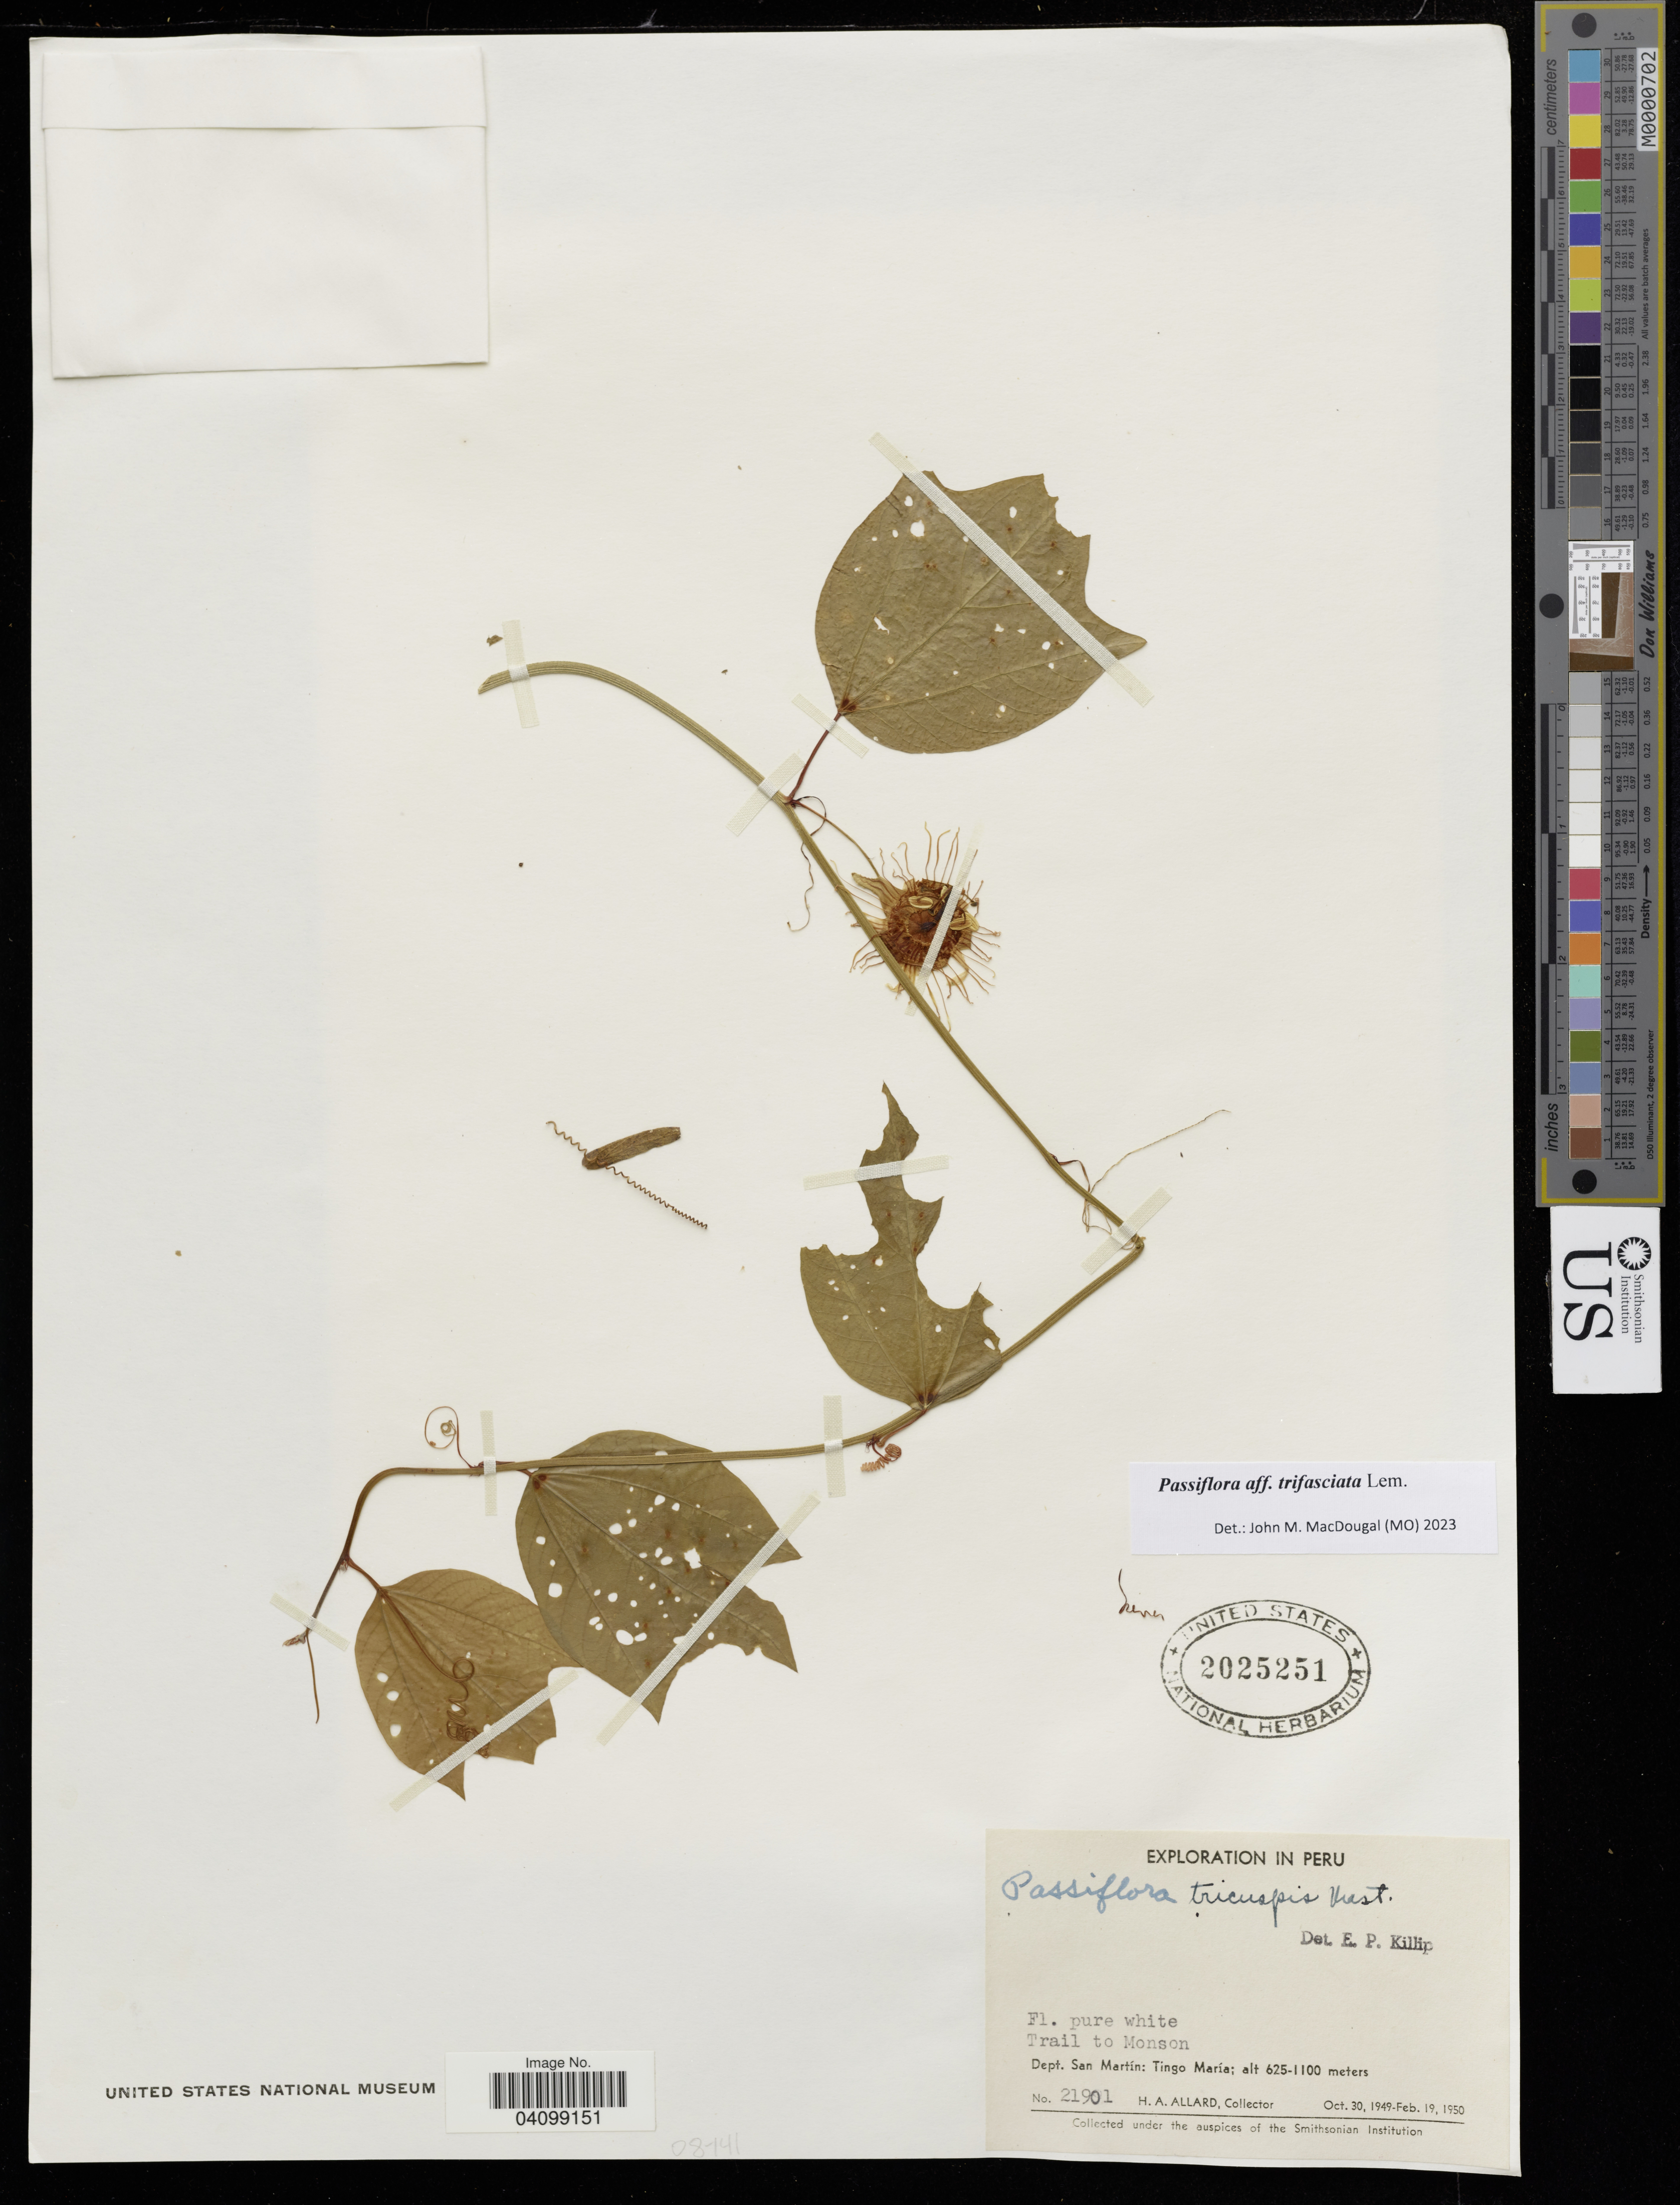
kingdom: Plantae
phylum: Tracheophyta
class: Magnoliopsida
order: Malpighiales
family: Passifloraceae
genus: Passiflora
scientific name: Passiflora trifasciata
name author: Lem.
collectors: H. A. Allard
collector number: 21901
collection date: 1949-10-30/1950-02-19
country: Peru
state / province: San Martin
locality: Trail to Monson. Tingo María.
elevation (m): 325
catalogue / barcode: US 2025251